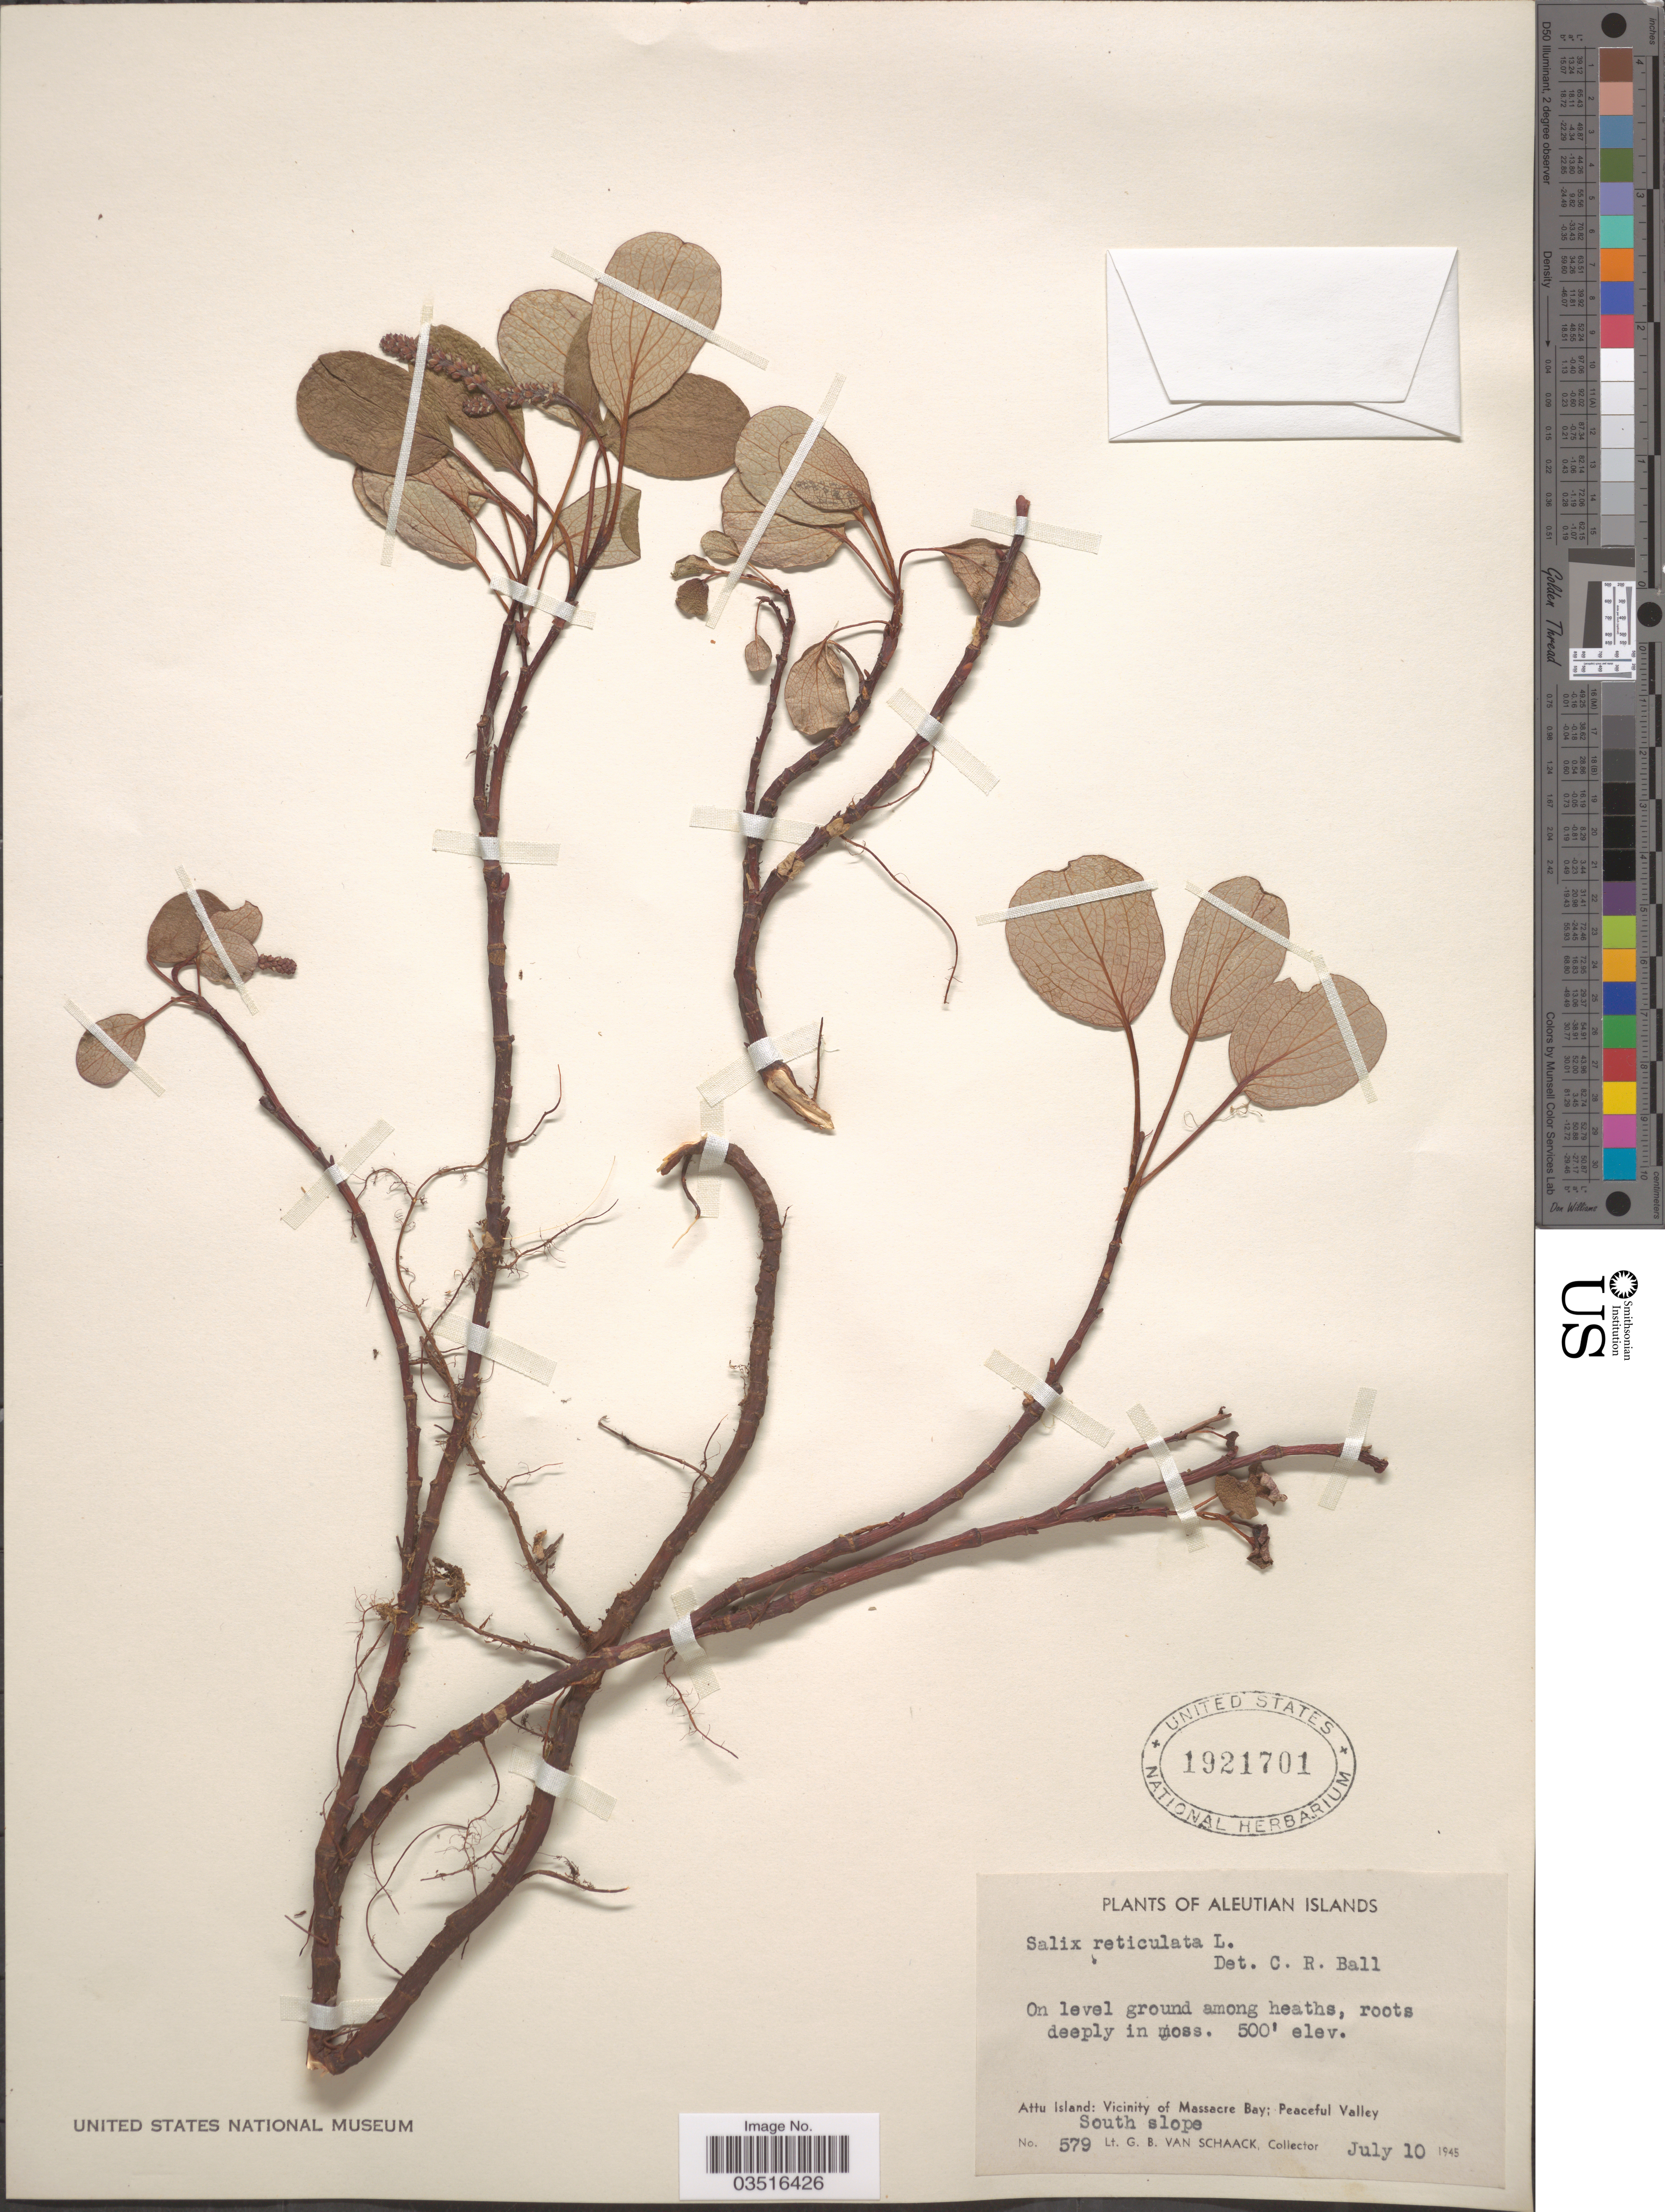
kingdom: Plantae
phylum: Tracheophyta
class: Magnoliopsida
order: Malpighiales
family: Salicaceae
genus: Salix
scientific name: Salix reticulata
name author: L.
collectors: G. Van Schaack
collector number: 579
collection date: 1945-07-10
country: United States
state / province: Alaska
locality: Aleutian Islands. Attu Island: Vicinity of Massacre Bay; Peaceful Valley. South slope.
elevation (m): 152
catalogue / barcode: US 1921701